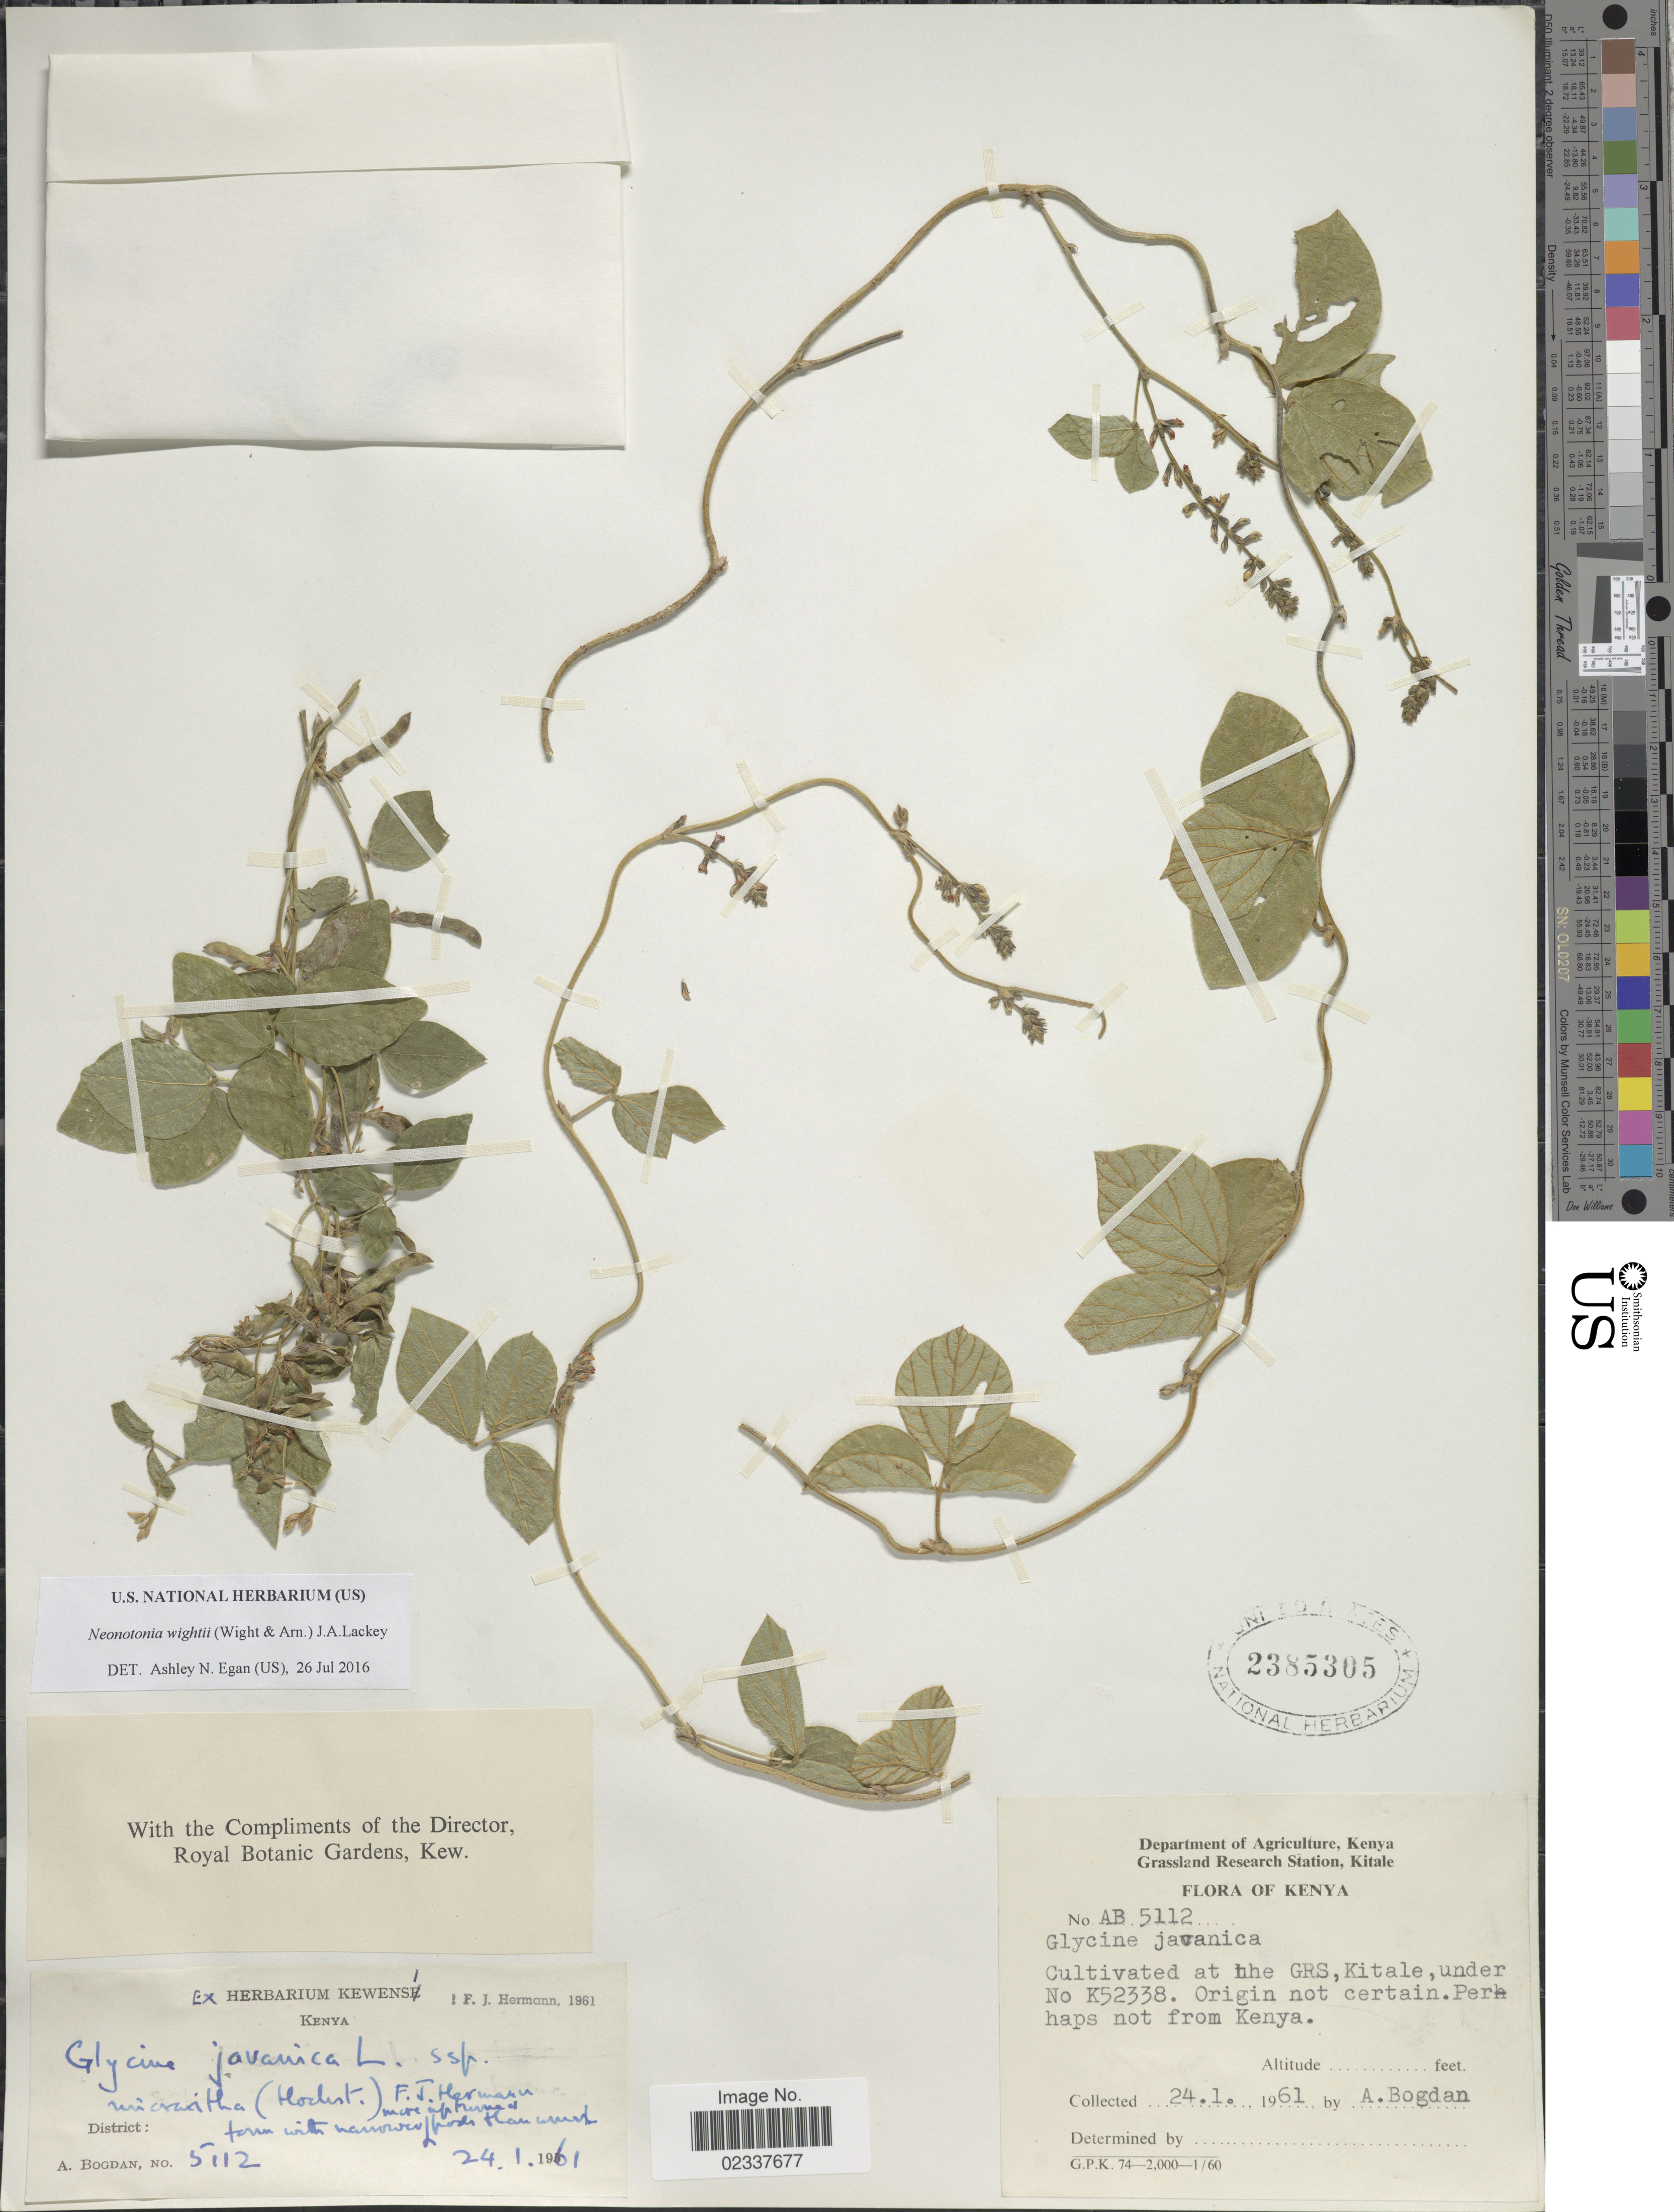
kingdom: Plantae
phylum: Tracheophyta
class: Magnoliopsida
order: Fabales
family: Fabaceae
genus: Neonotonia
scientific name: Neonotonia wightii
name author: (Arn.) J.A. Lackey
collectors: A. Bogdan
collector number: AB 5112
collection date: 1961-01-24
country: Kenya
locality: GRS, Kitale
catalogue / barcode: US 2385305